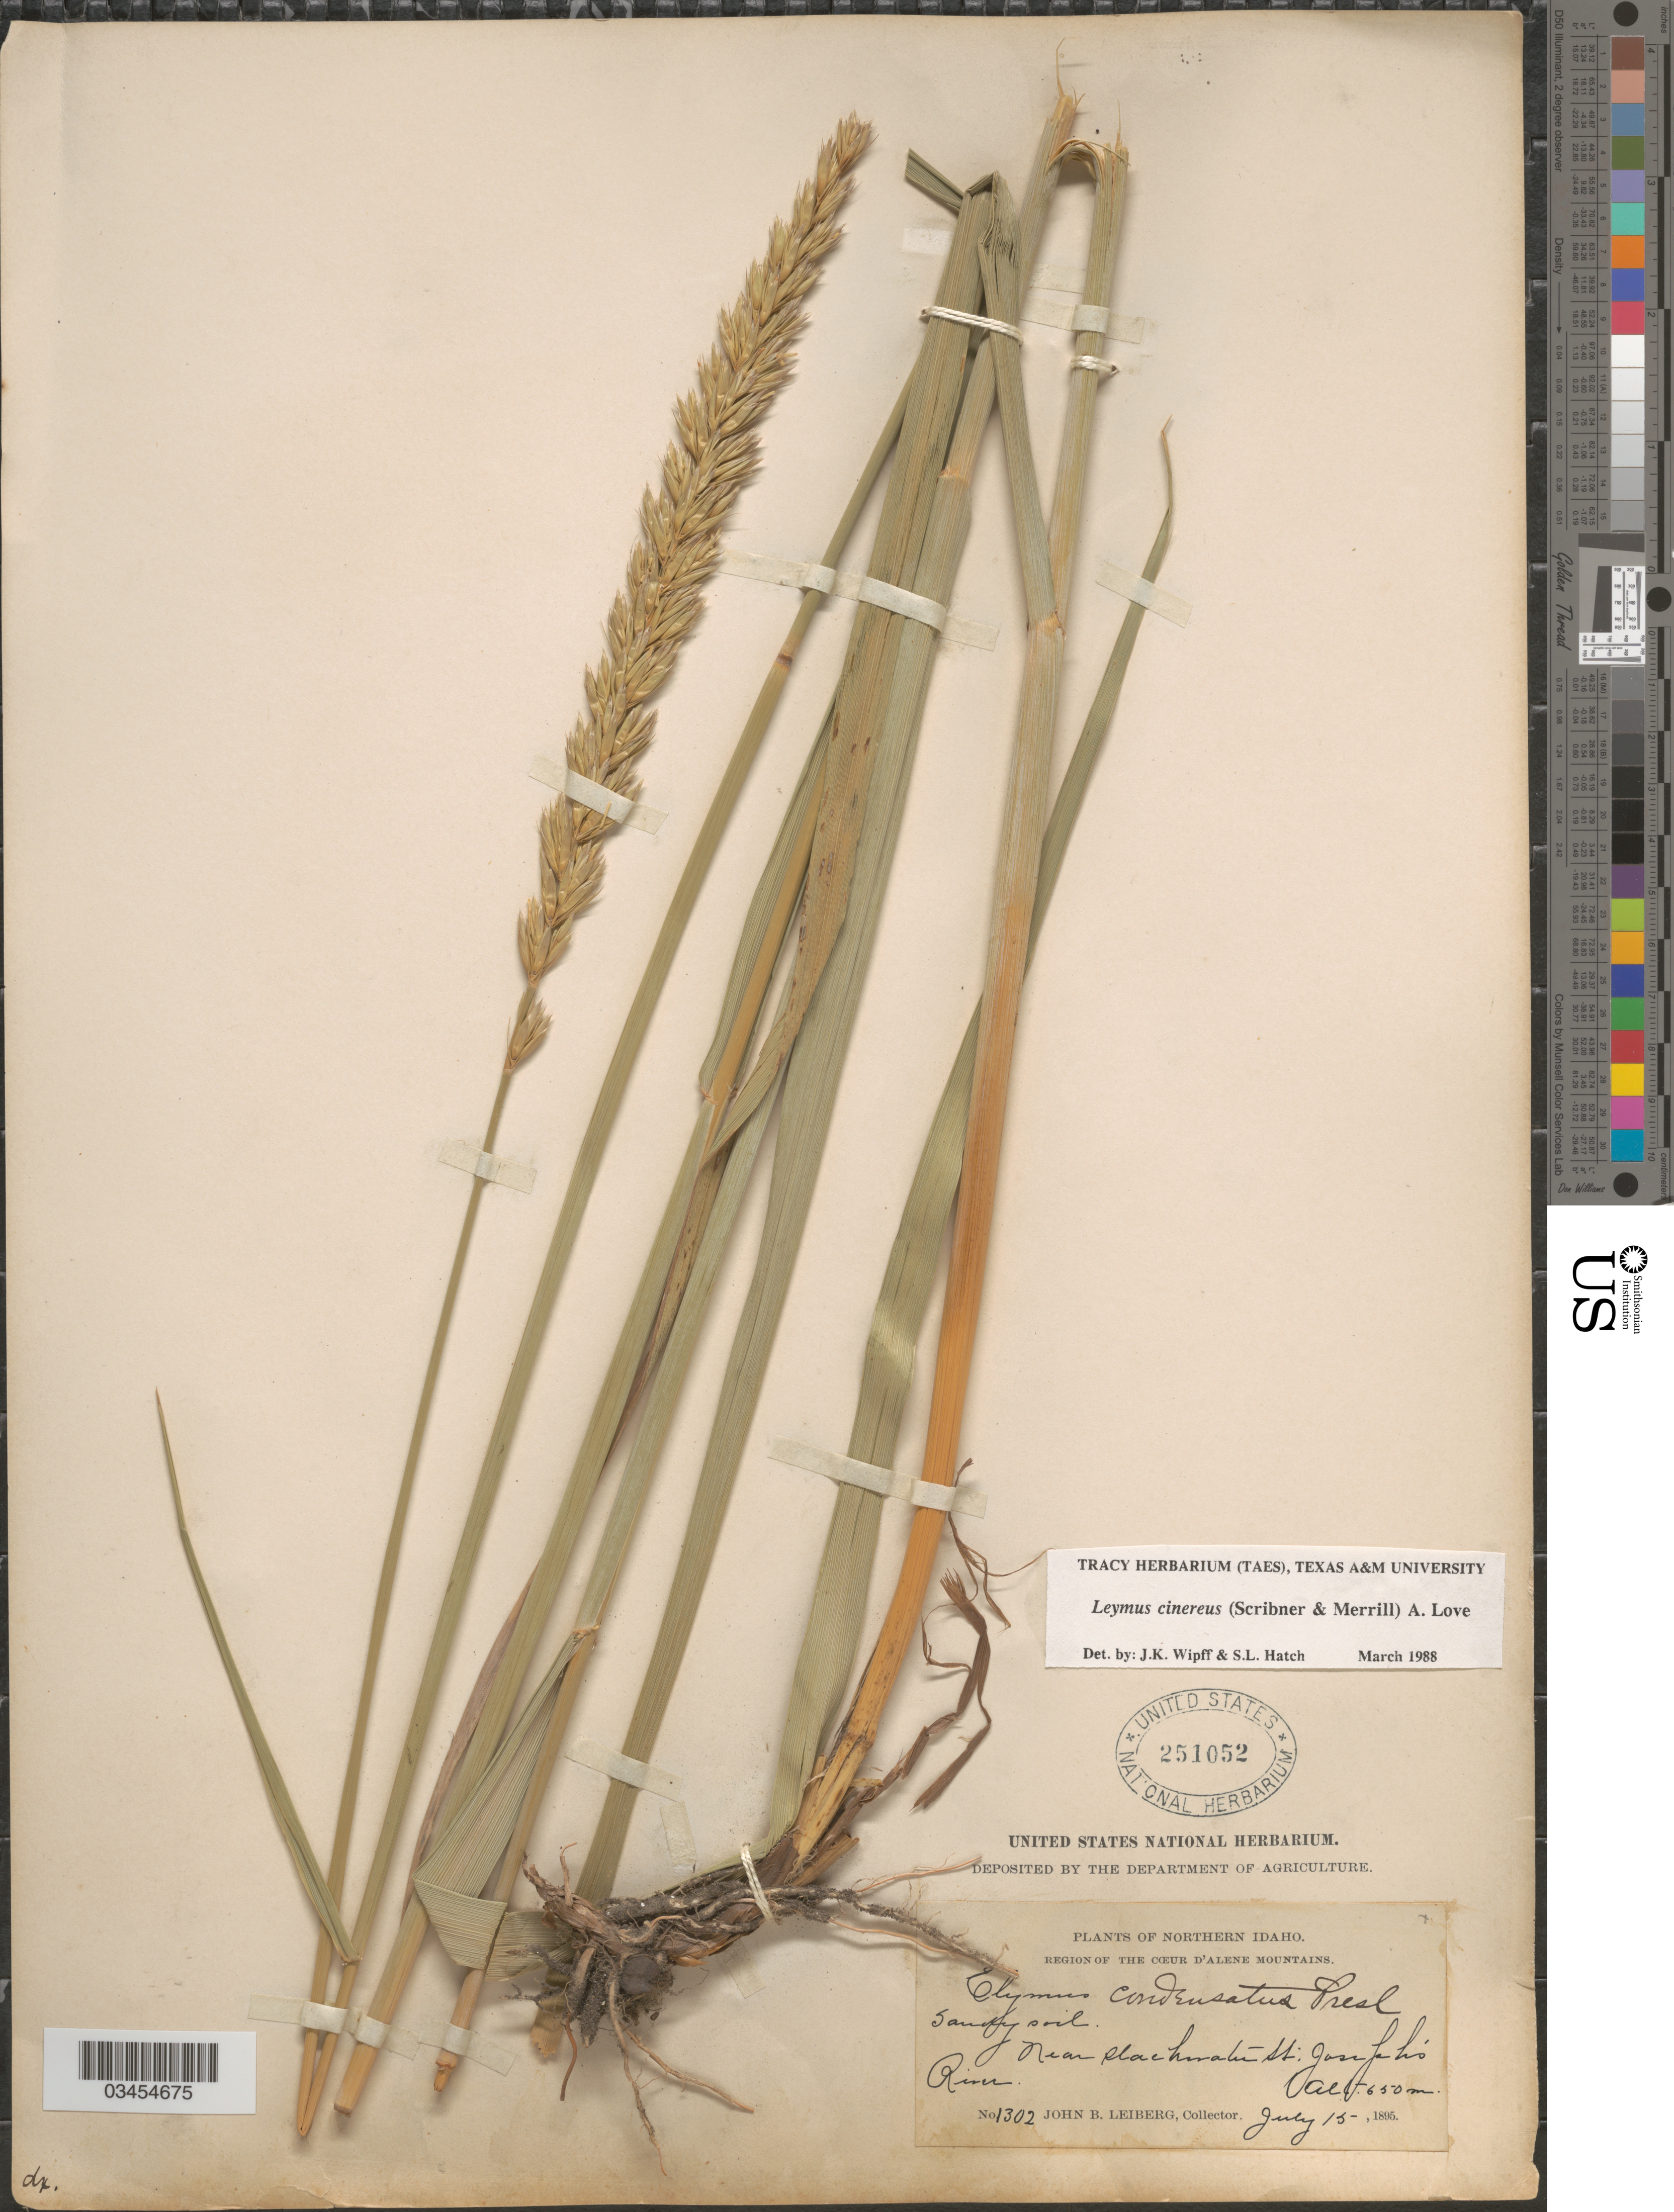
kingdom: Plantae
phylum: Tracheophyta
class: Liliopsida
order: Poales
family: Poaceae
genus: Leymus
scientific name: Leymus cinereus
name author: (Scribn. & Merr.) Á. Löve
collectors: J. B. Leiberg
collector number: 1302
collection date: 1895-07-15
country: United States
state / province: Idaho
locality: Northern Idaho. Region of the Cœur D'Alene Mountains. Sandy soil. Near slackwater St. Joseph's River.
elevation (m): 650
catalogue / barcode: US 251052